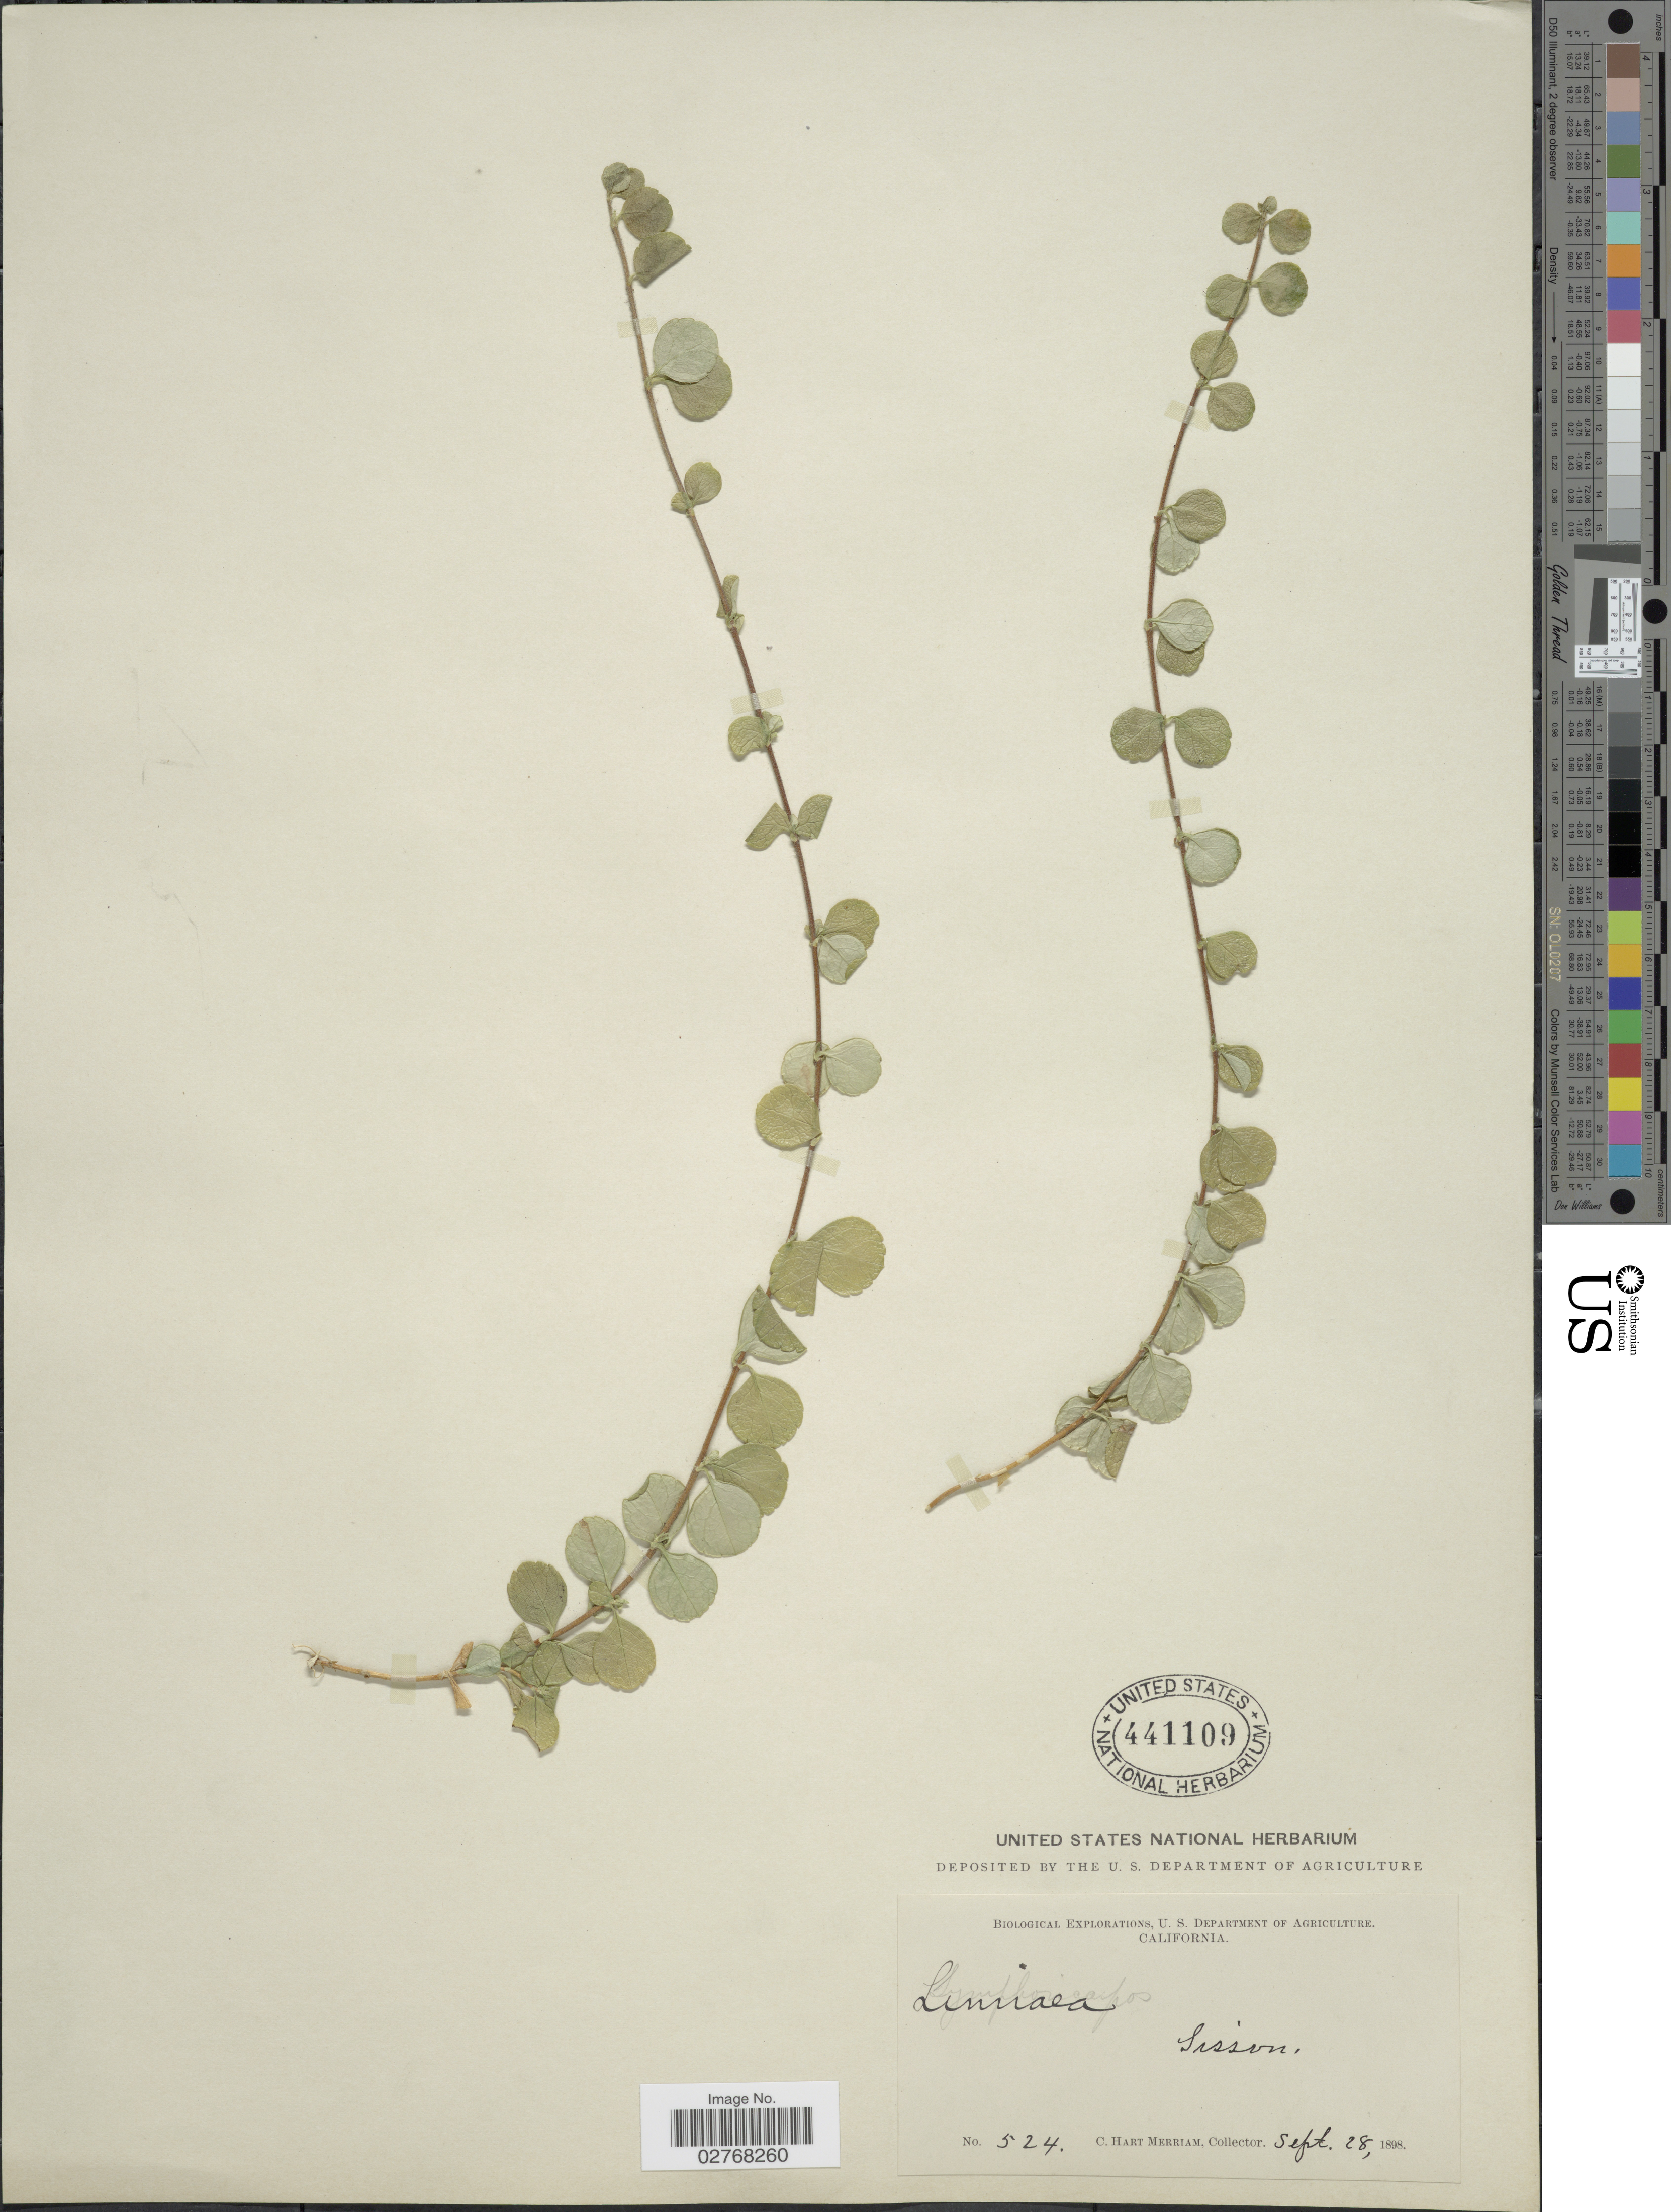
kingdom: Plantae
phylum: Tracheophyta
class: Magnoliopsida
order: Dipsacales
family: Caprifoliaceae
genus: Linnaea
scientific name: Linnaea borealis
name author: L.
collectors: C. Merriam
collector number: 524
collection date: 1898-09-28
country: United States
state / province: California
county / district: Siskiyou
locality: Sisson.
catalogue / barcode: US 441109